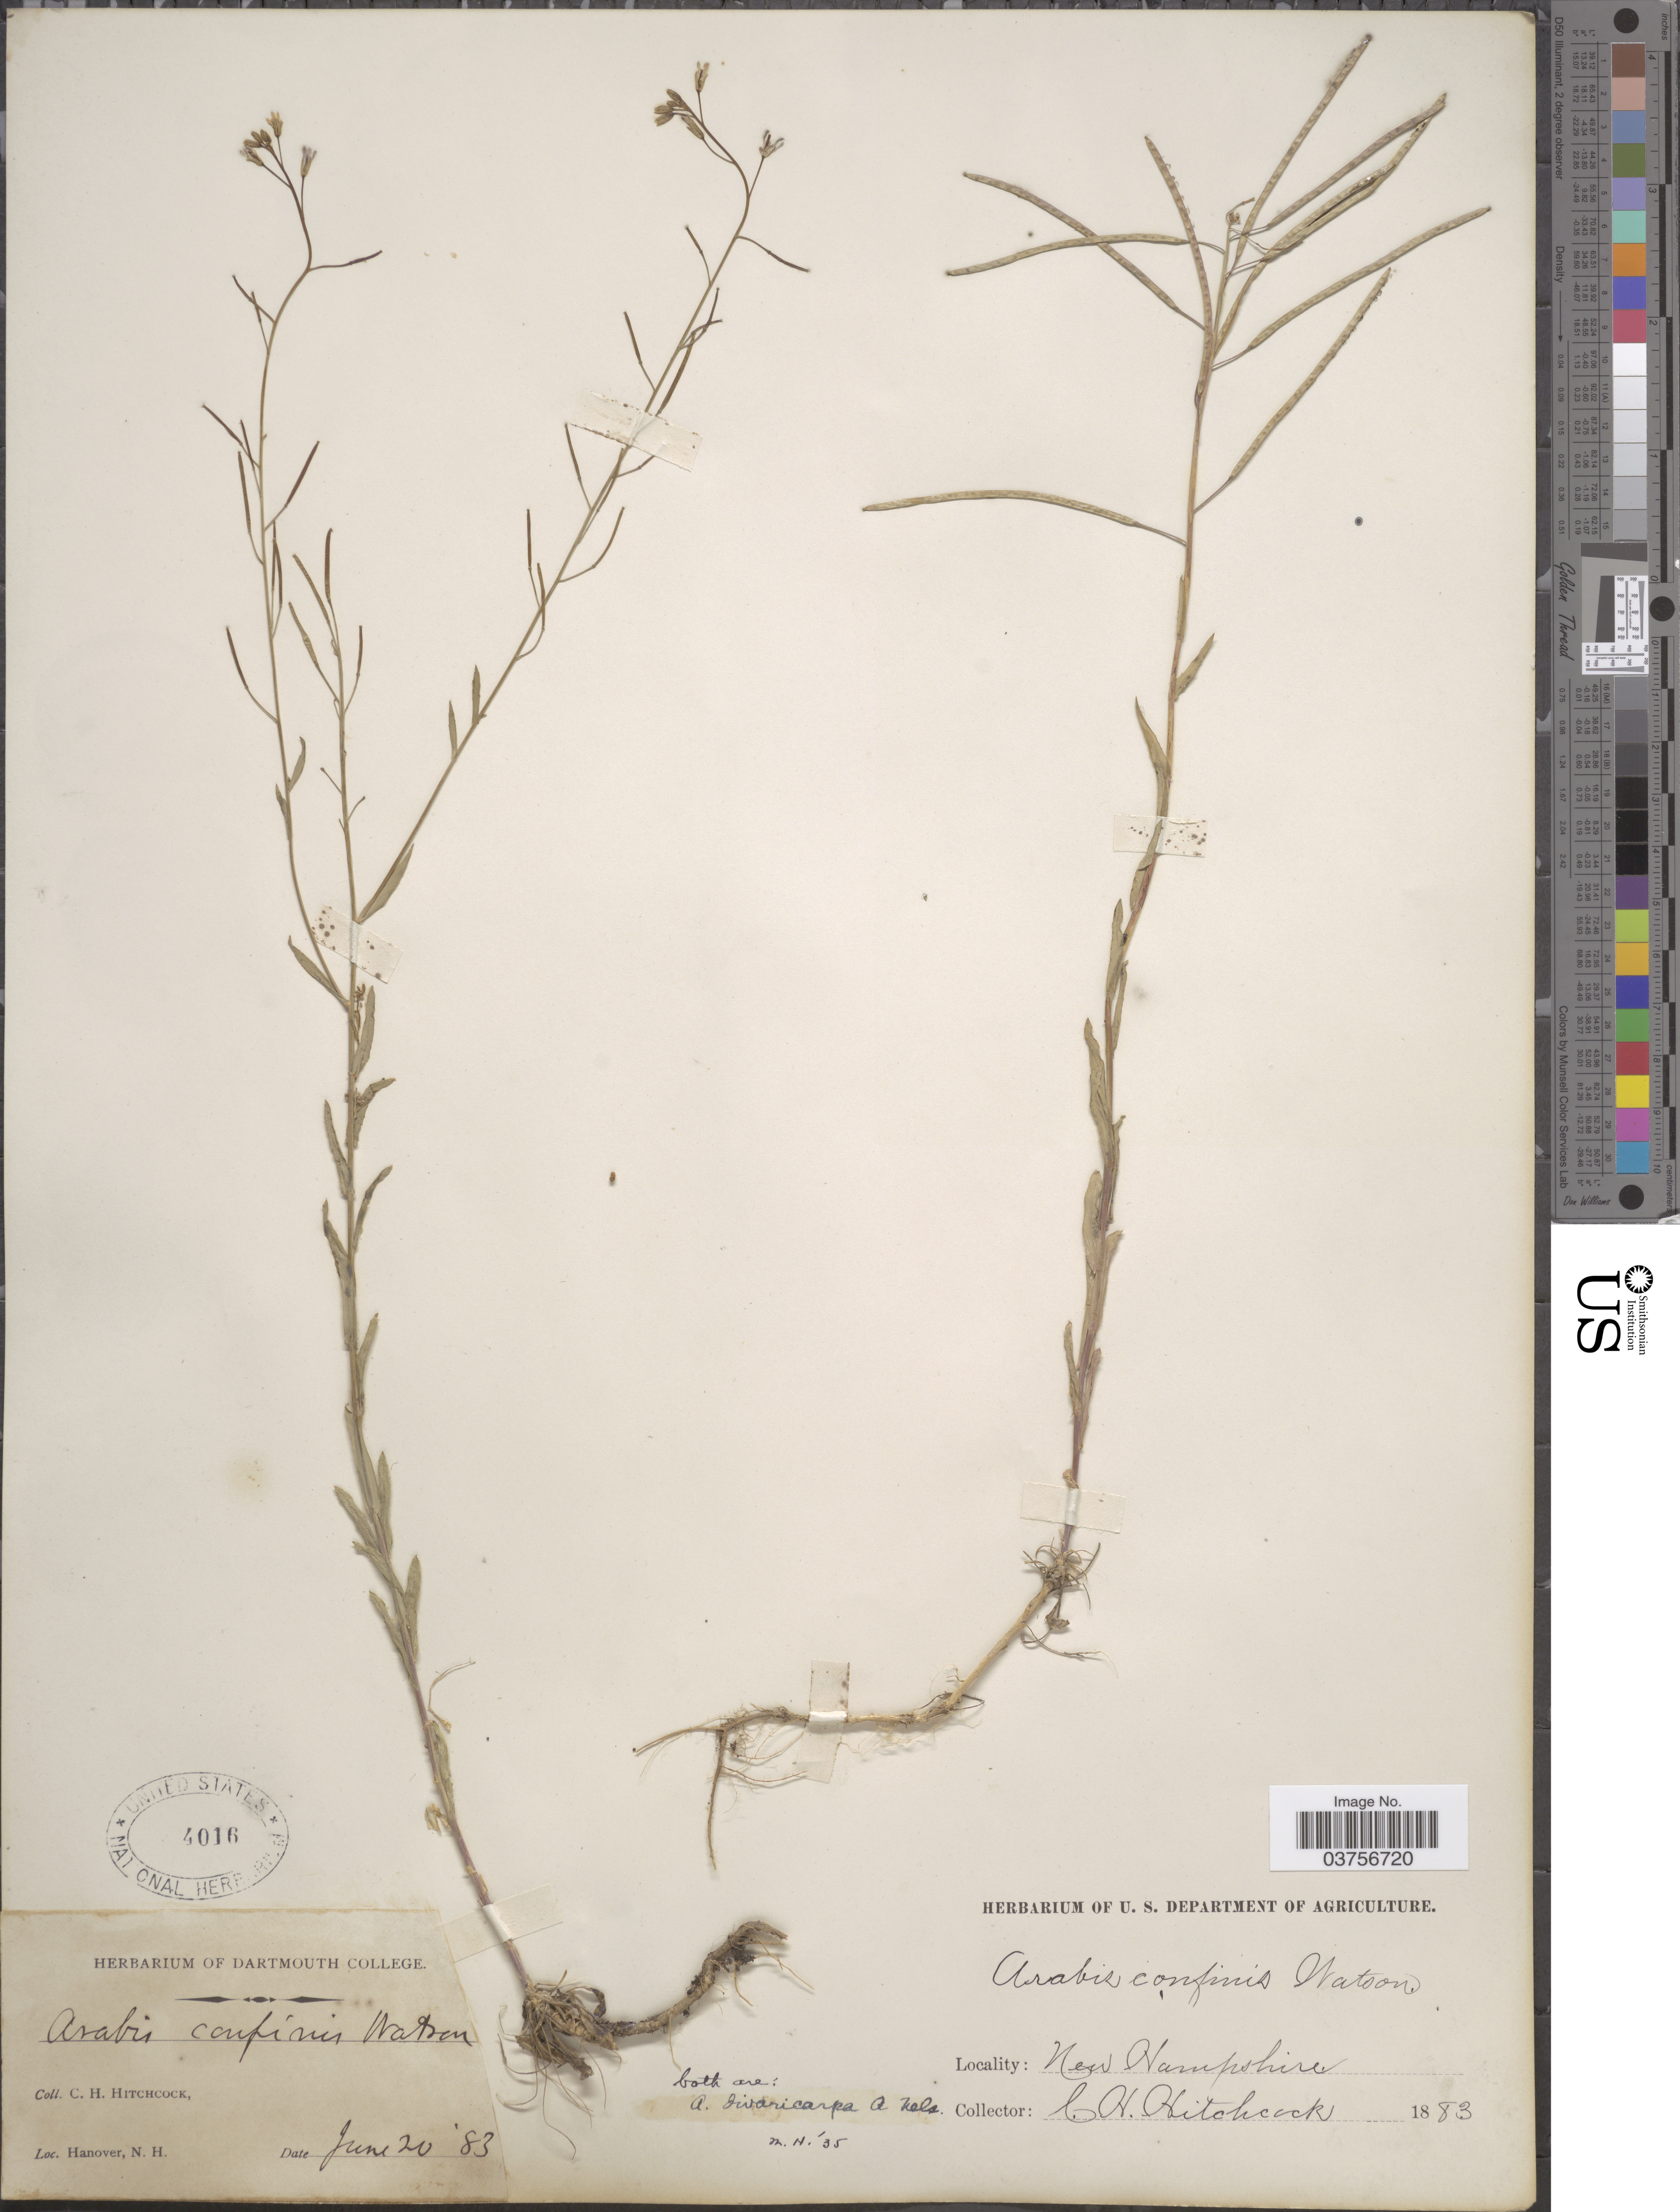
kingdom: Plantae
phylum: Tracheophyta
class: Magnoliopsida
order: Brassicales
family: Brassicaceae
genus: Arabis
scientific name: Arabis divaricarpa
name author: A. Nelson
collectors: C. Hitchcock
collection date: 1883-06-20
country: United States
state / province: New Hampshire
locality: Hanover.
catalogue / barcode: US 4016